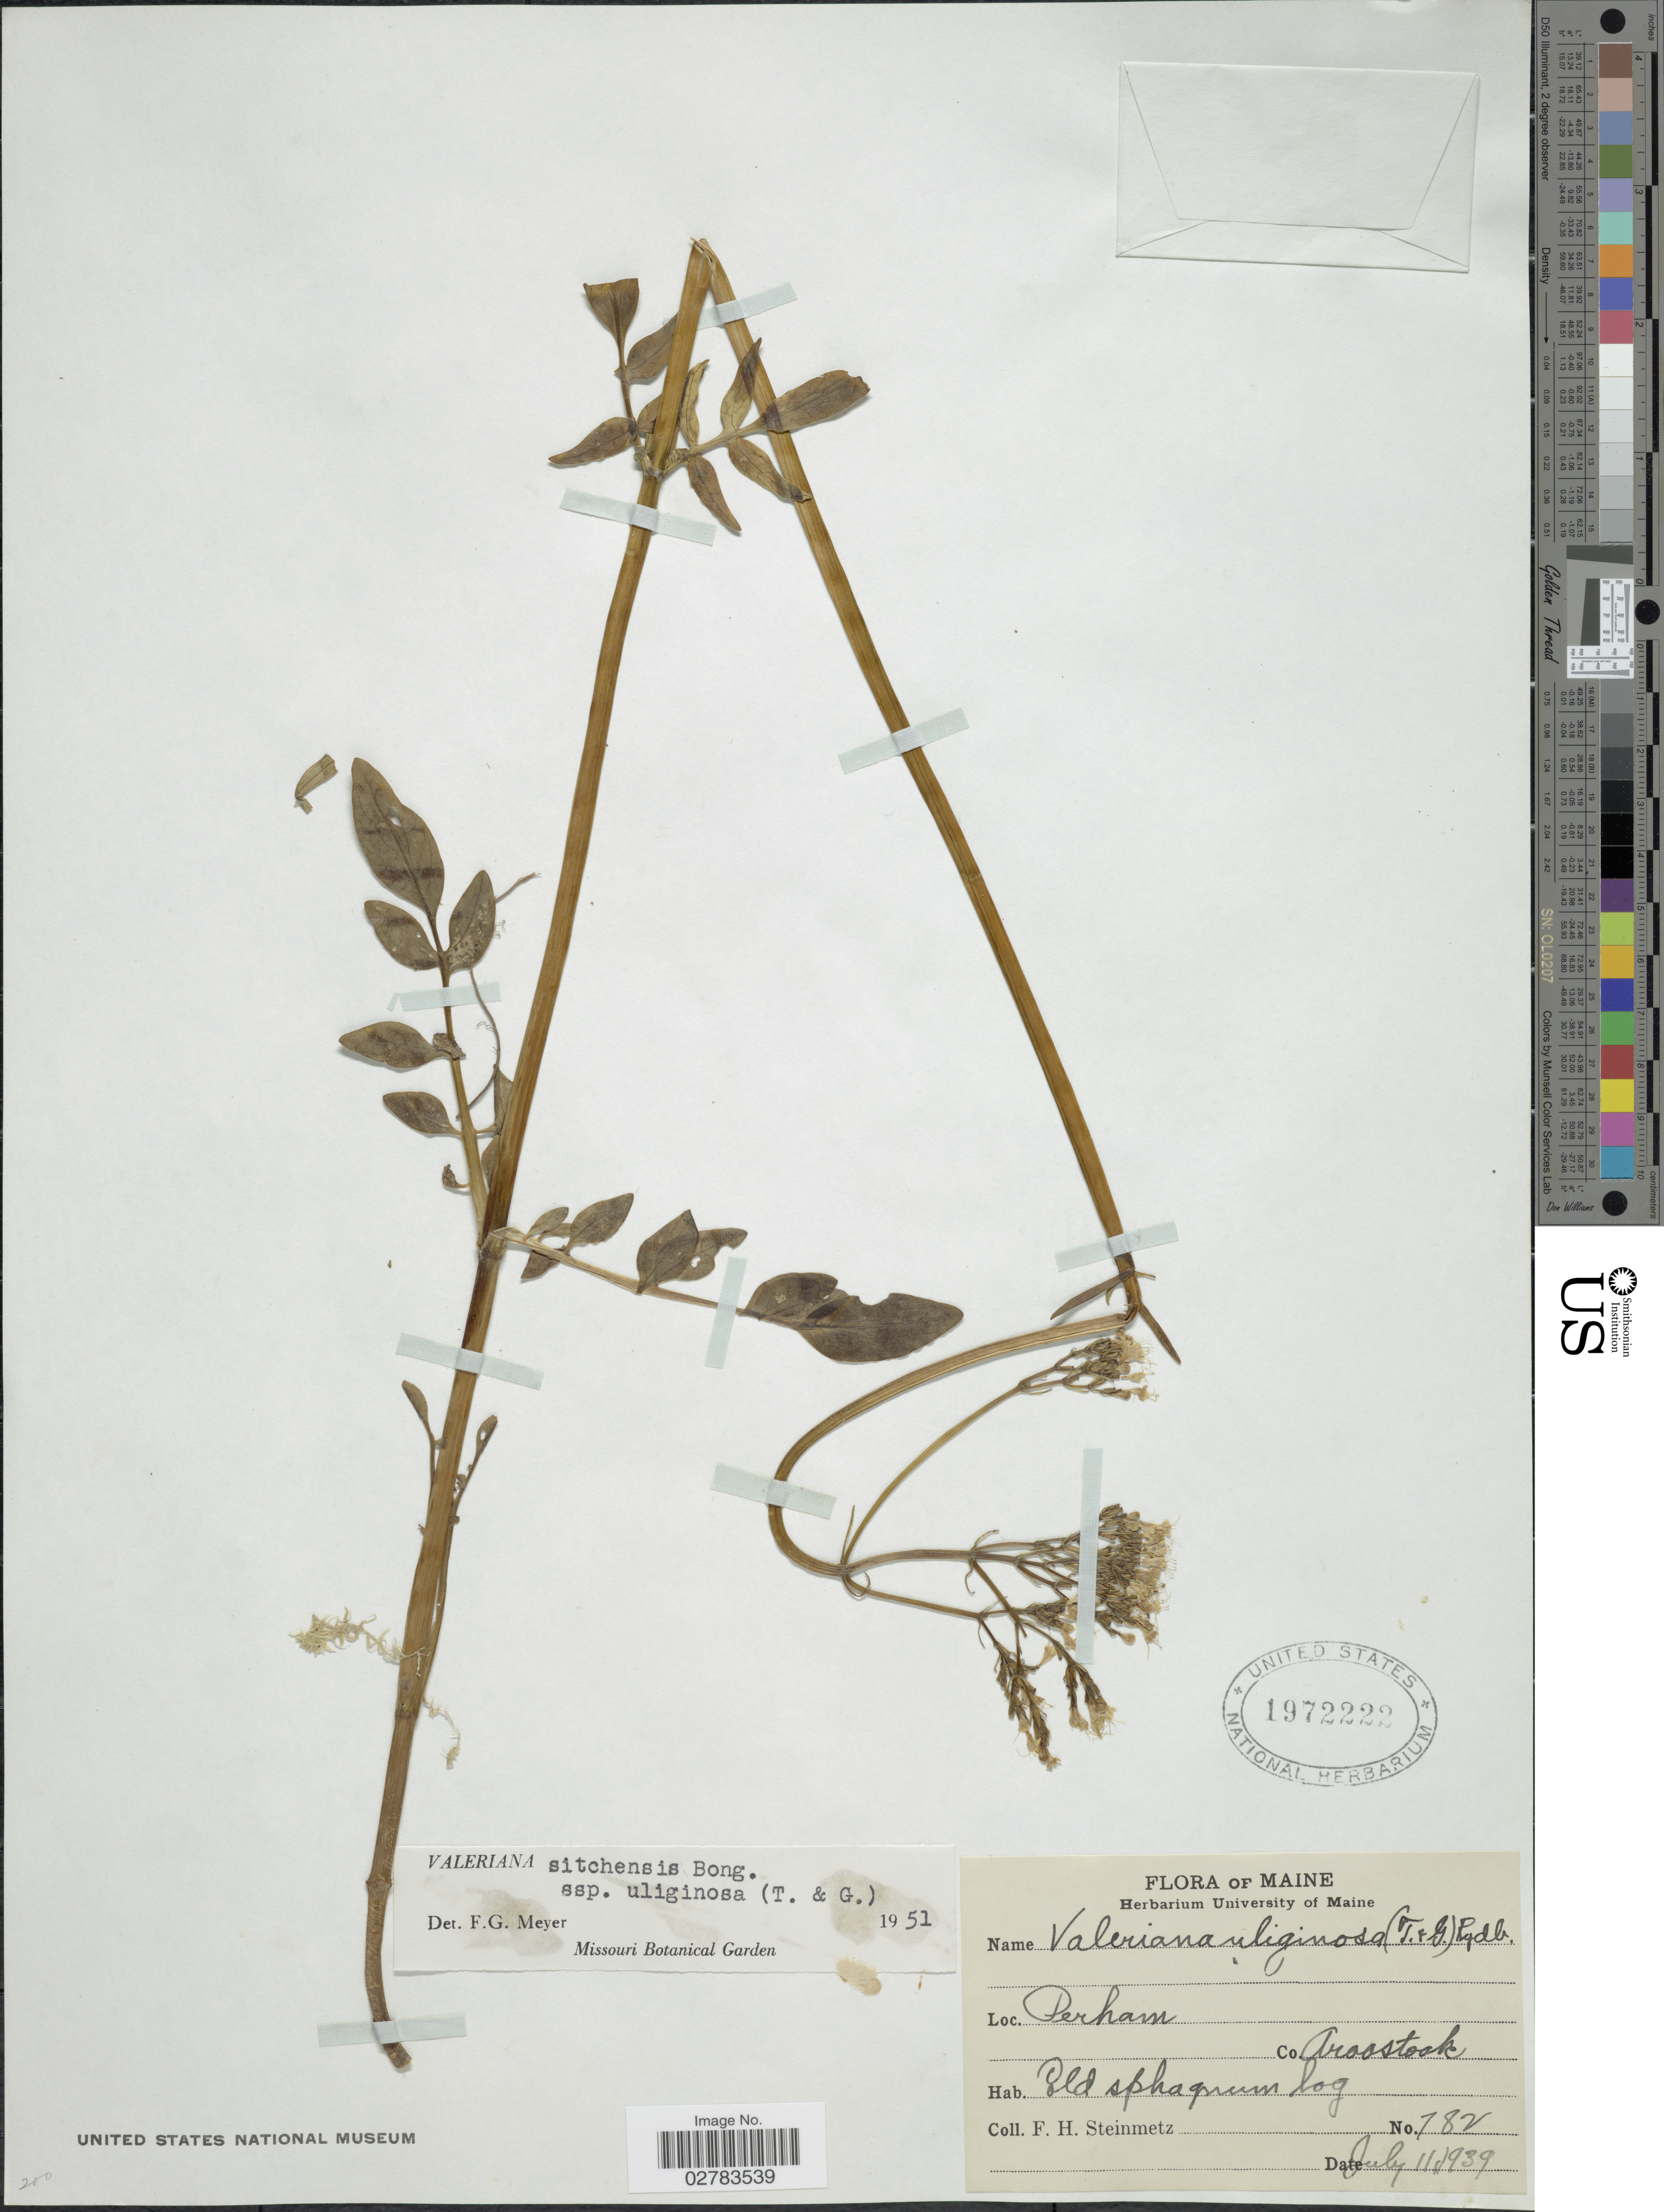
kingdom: Plantae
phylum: Tracheophyta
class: Magnoliopsida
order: Dipsacales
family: Caprifoliaceae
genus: Valeriana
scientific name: Valeriana sitchensis subsp. uliginosa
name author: (Torr. & A. Gray) F.G. Mey.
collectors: F. H. Steinmetz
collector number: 782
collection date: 1939-07-11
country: United States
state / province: Maine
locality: Perham, Aroostook Co.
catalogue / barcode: US 1972222